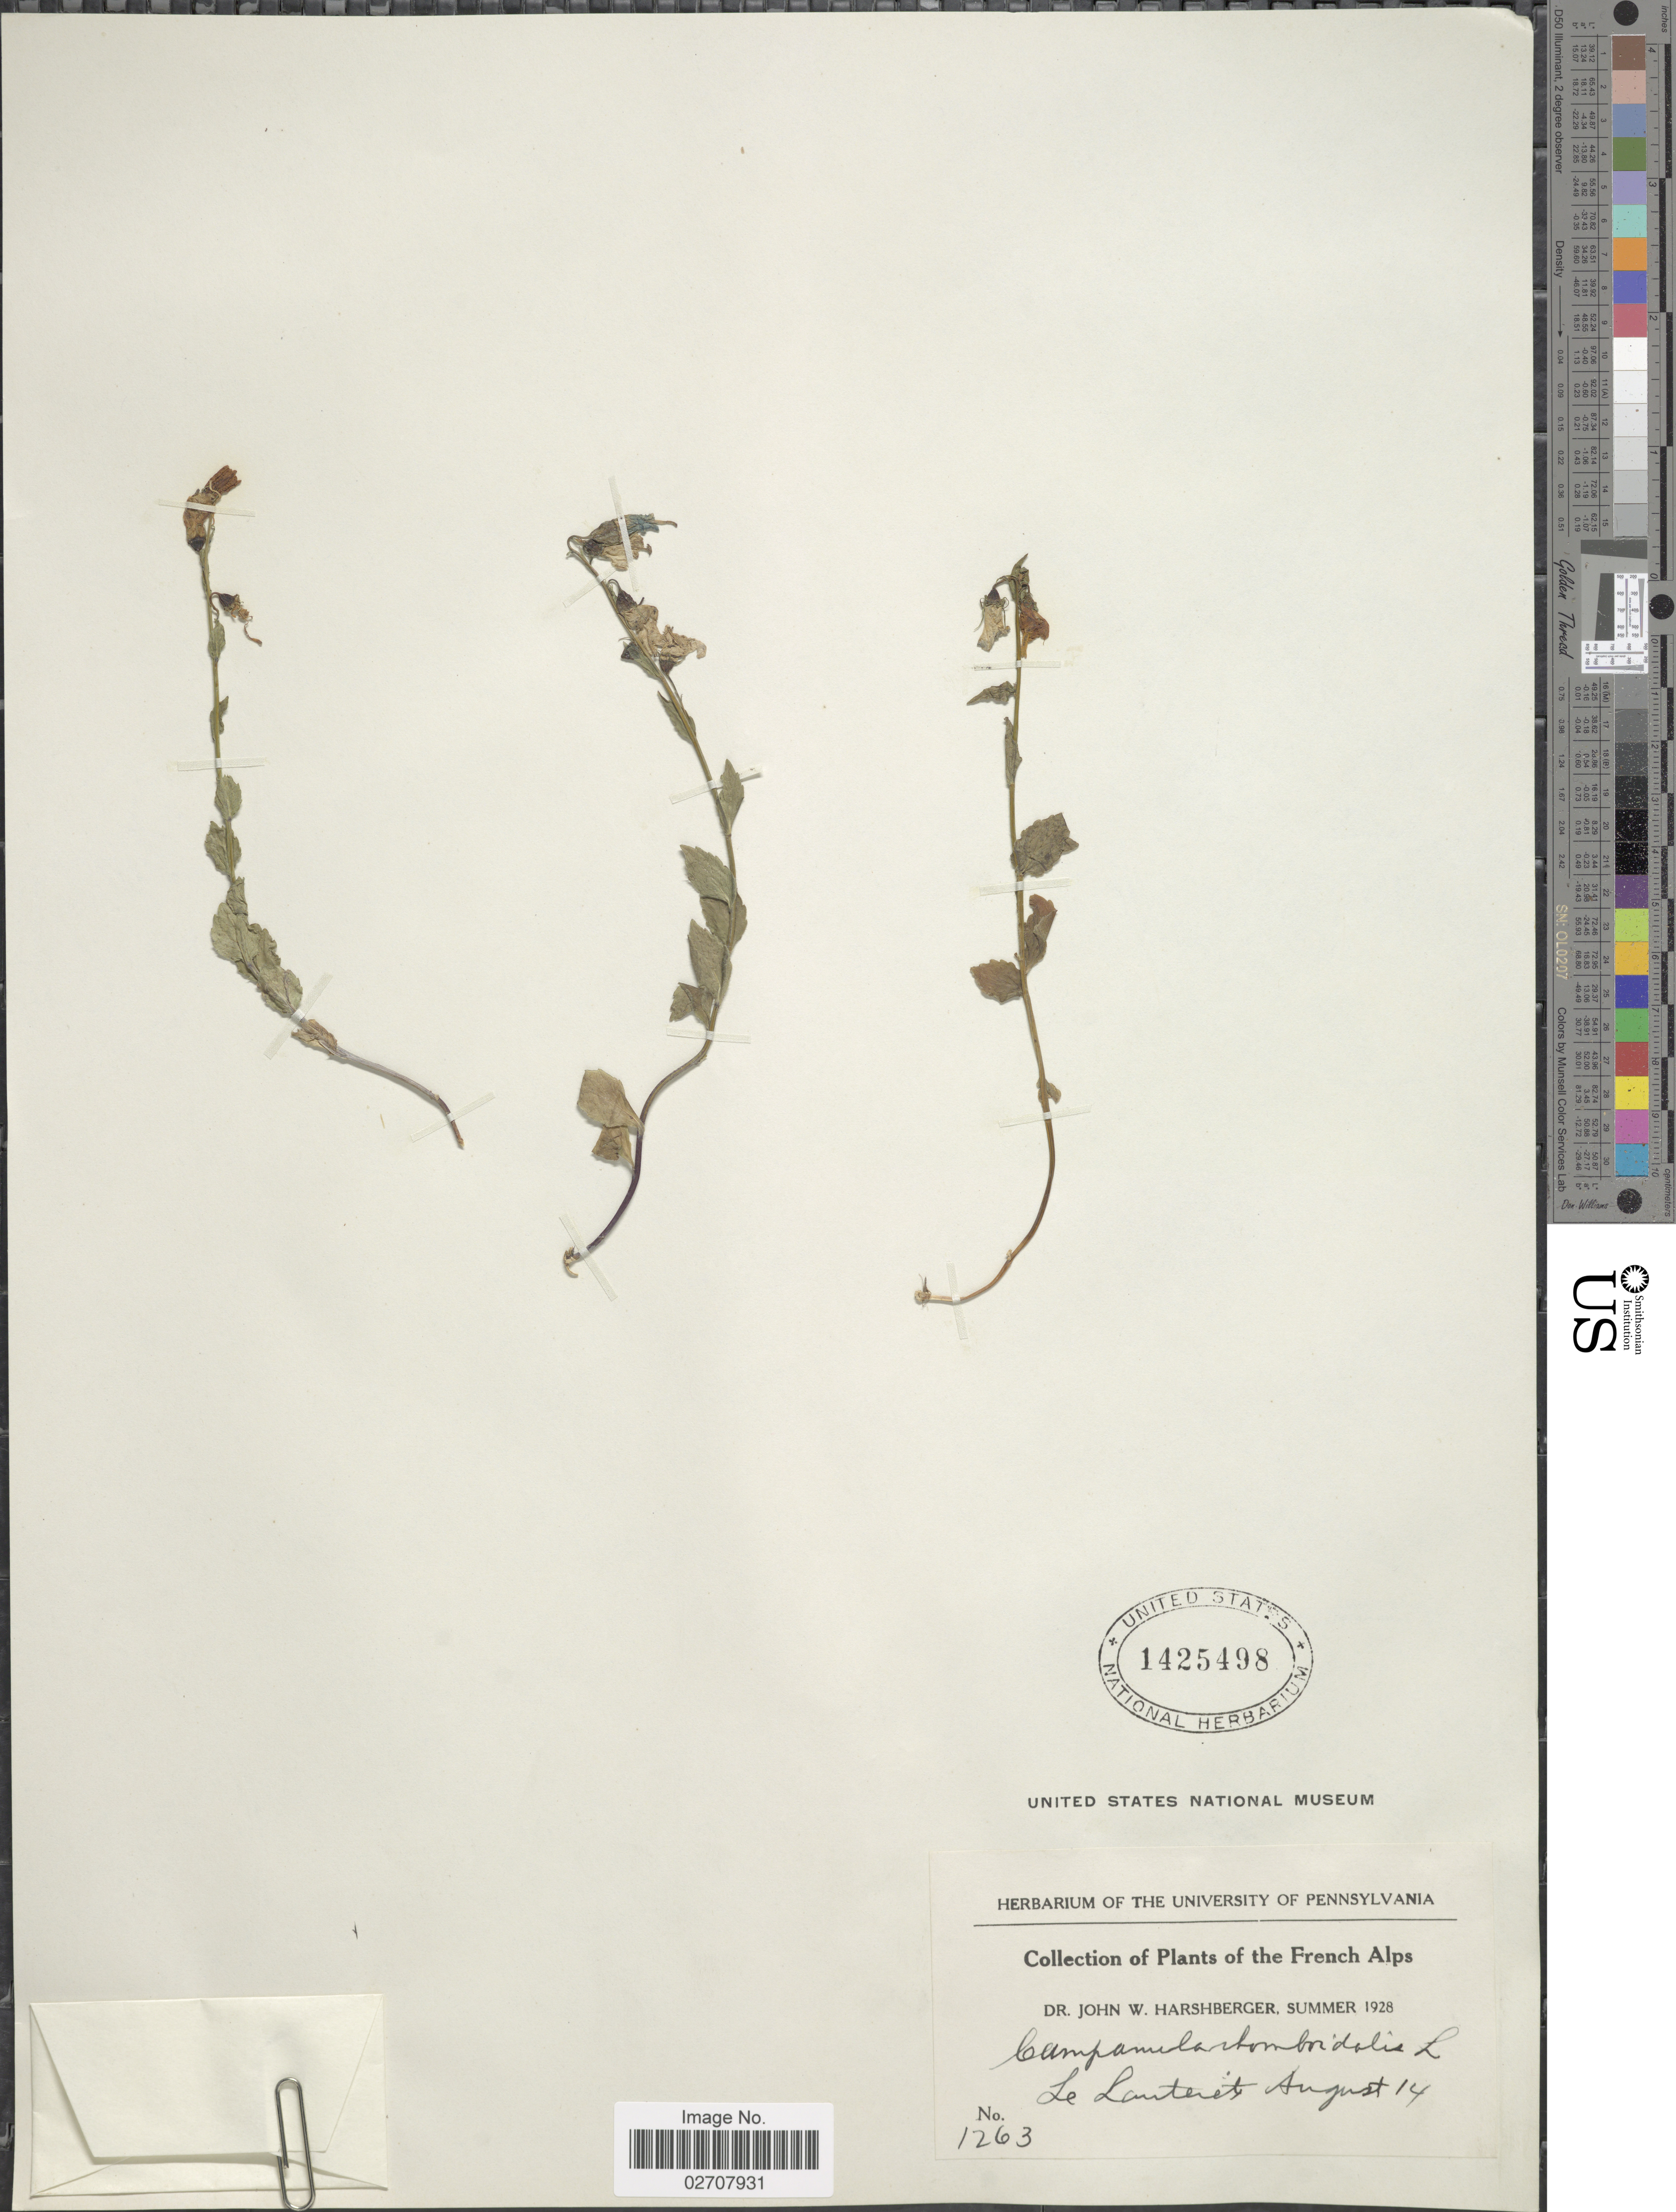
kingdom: Plantae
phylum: Tracheophyta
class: Magnoliopsida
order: Asterales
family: Campanulaceae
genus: Campanula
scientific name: Campanula rhomboidalis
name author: L.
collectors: J. W. Harshberger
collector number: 1263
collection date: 1928-08-14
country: France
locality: French Alps, Le Lautaret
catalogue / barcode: US 1425498